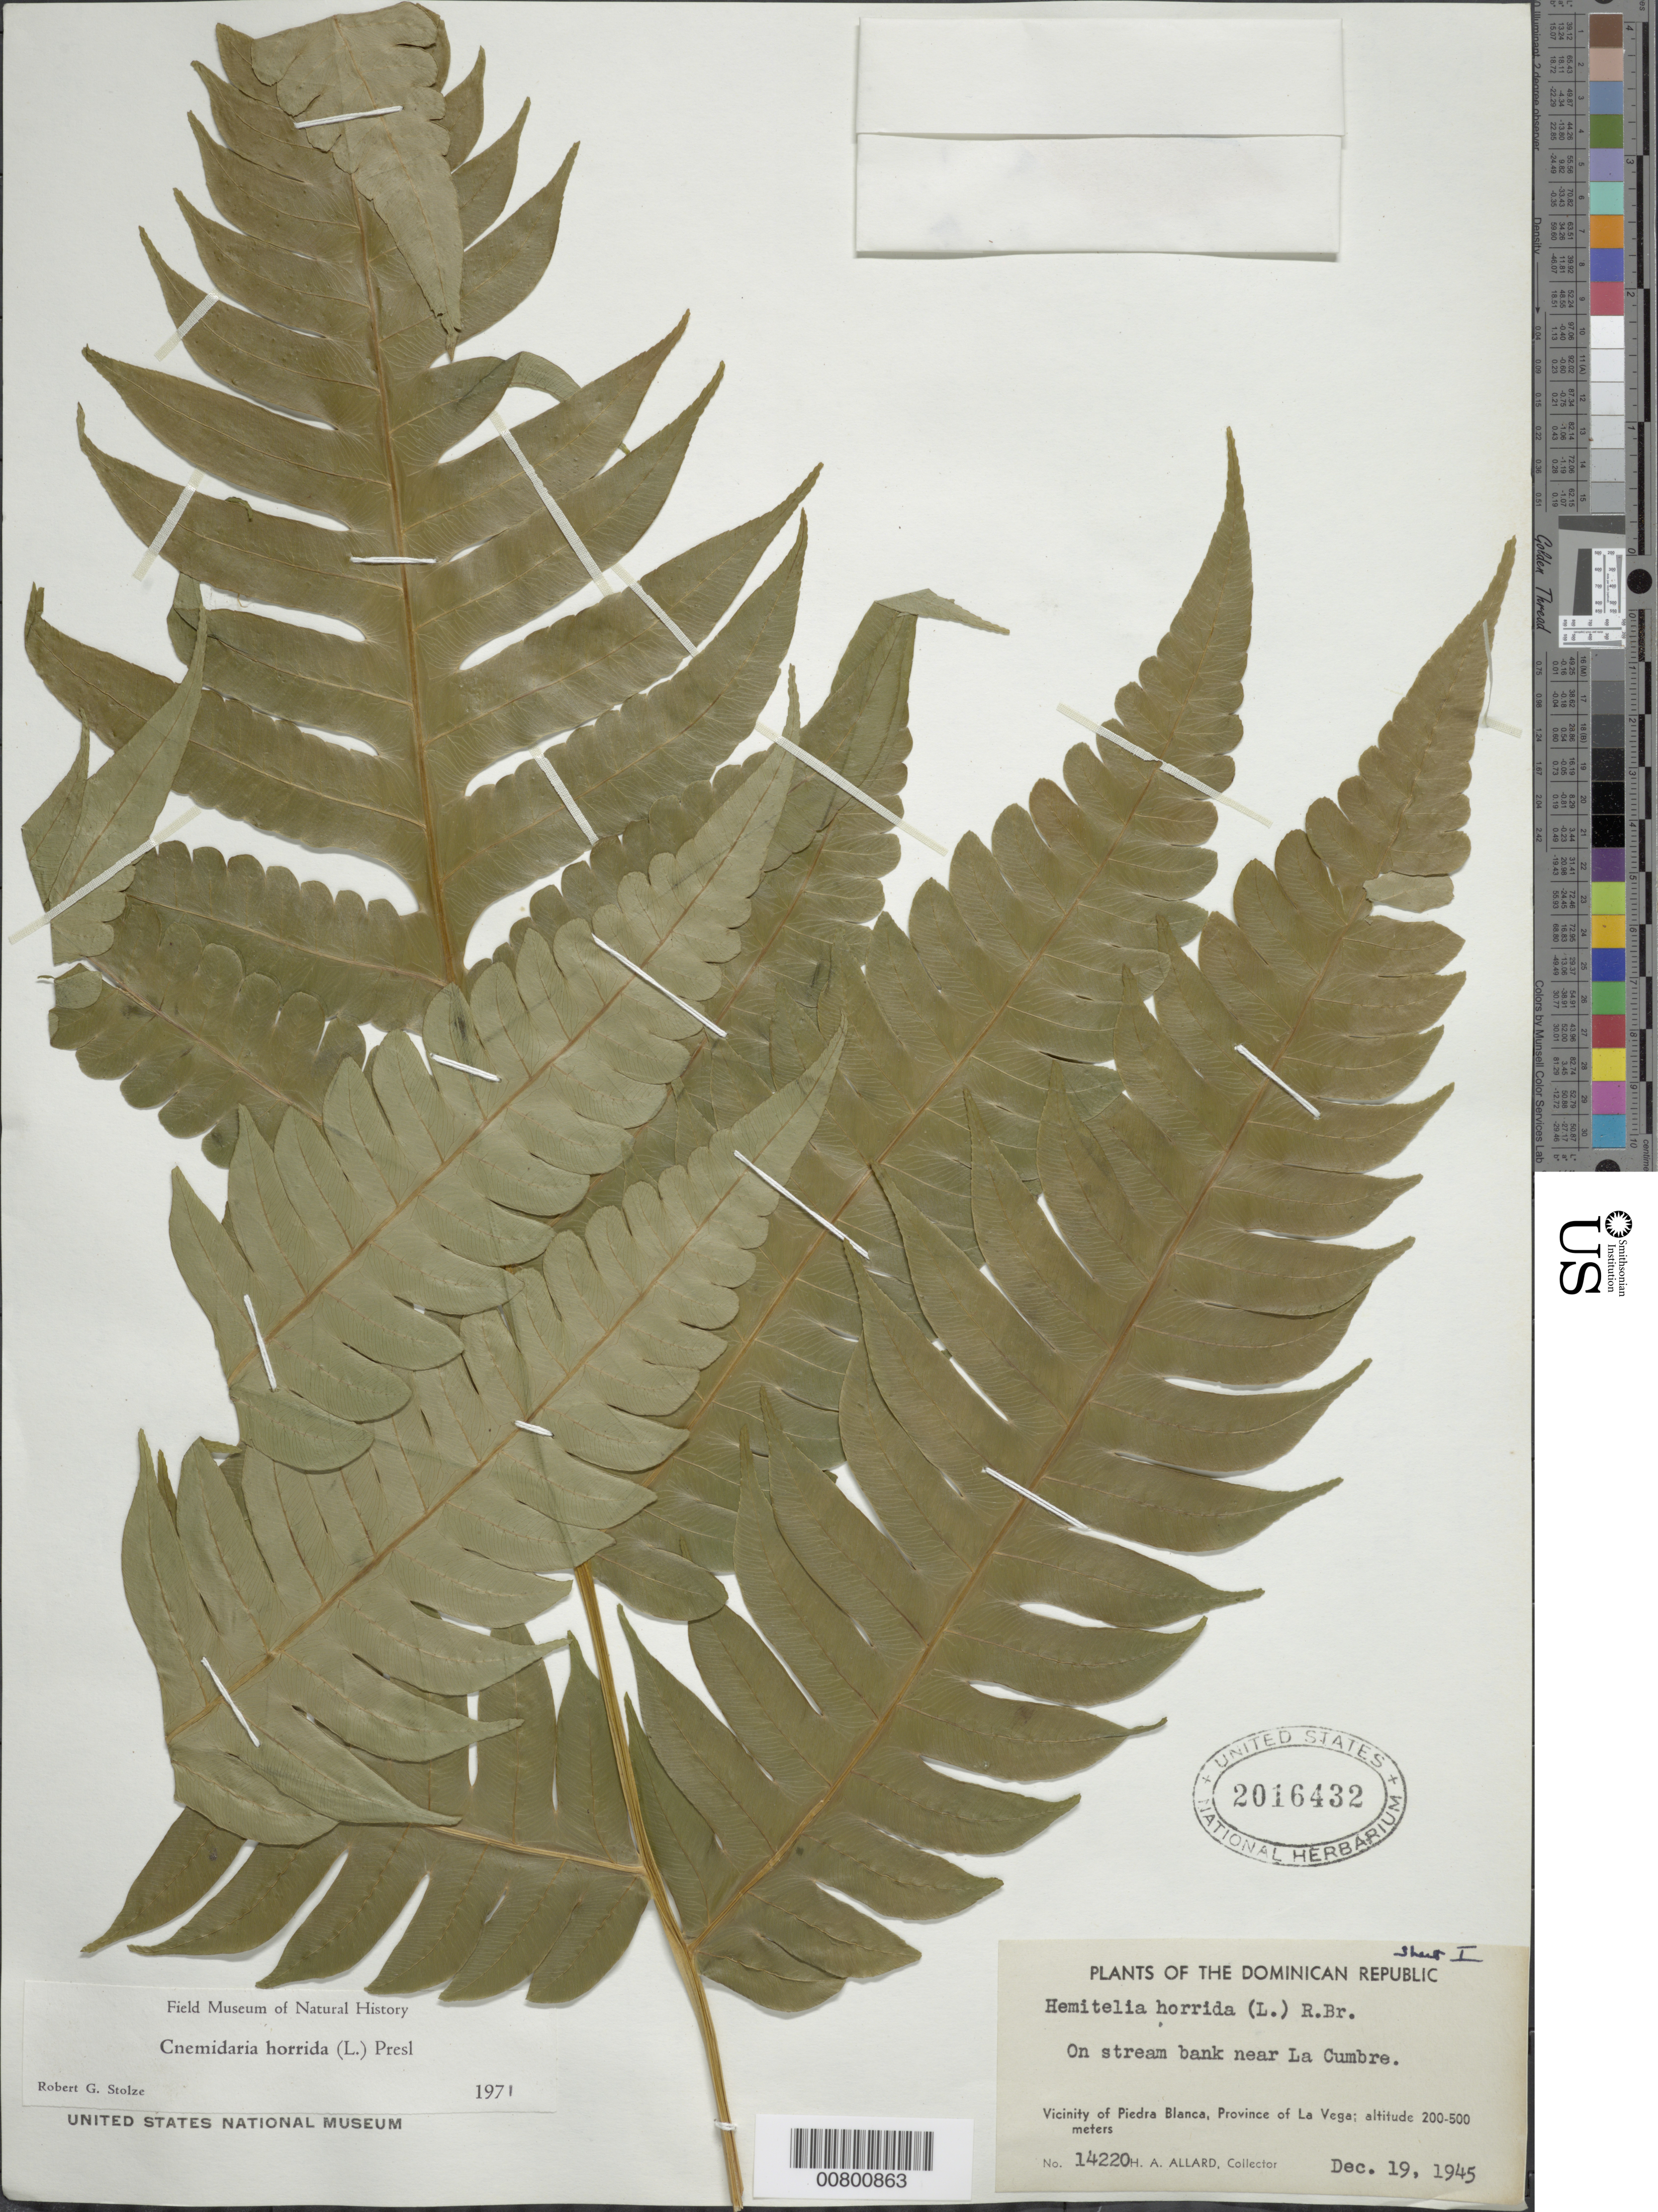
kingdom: Plantae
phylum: Tracheophyta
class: Polypodiopsida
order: Cyatheales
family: Cyatheaceae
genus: Cyathea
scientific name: Cyathea horrida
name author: (L.) Sm.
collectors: H. A. Allard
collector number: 14220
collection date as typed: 19 Dec 1945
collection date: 1945-12-19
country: Dominican Republic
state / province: La Vega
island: Hispaniola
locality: Piedra Blanca vicinity, near La Cumbre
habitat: On stream bank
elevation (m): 200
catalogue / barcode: US 2016432